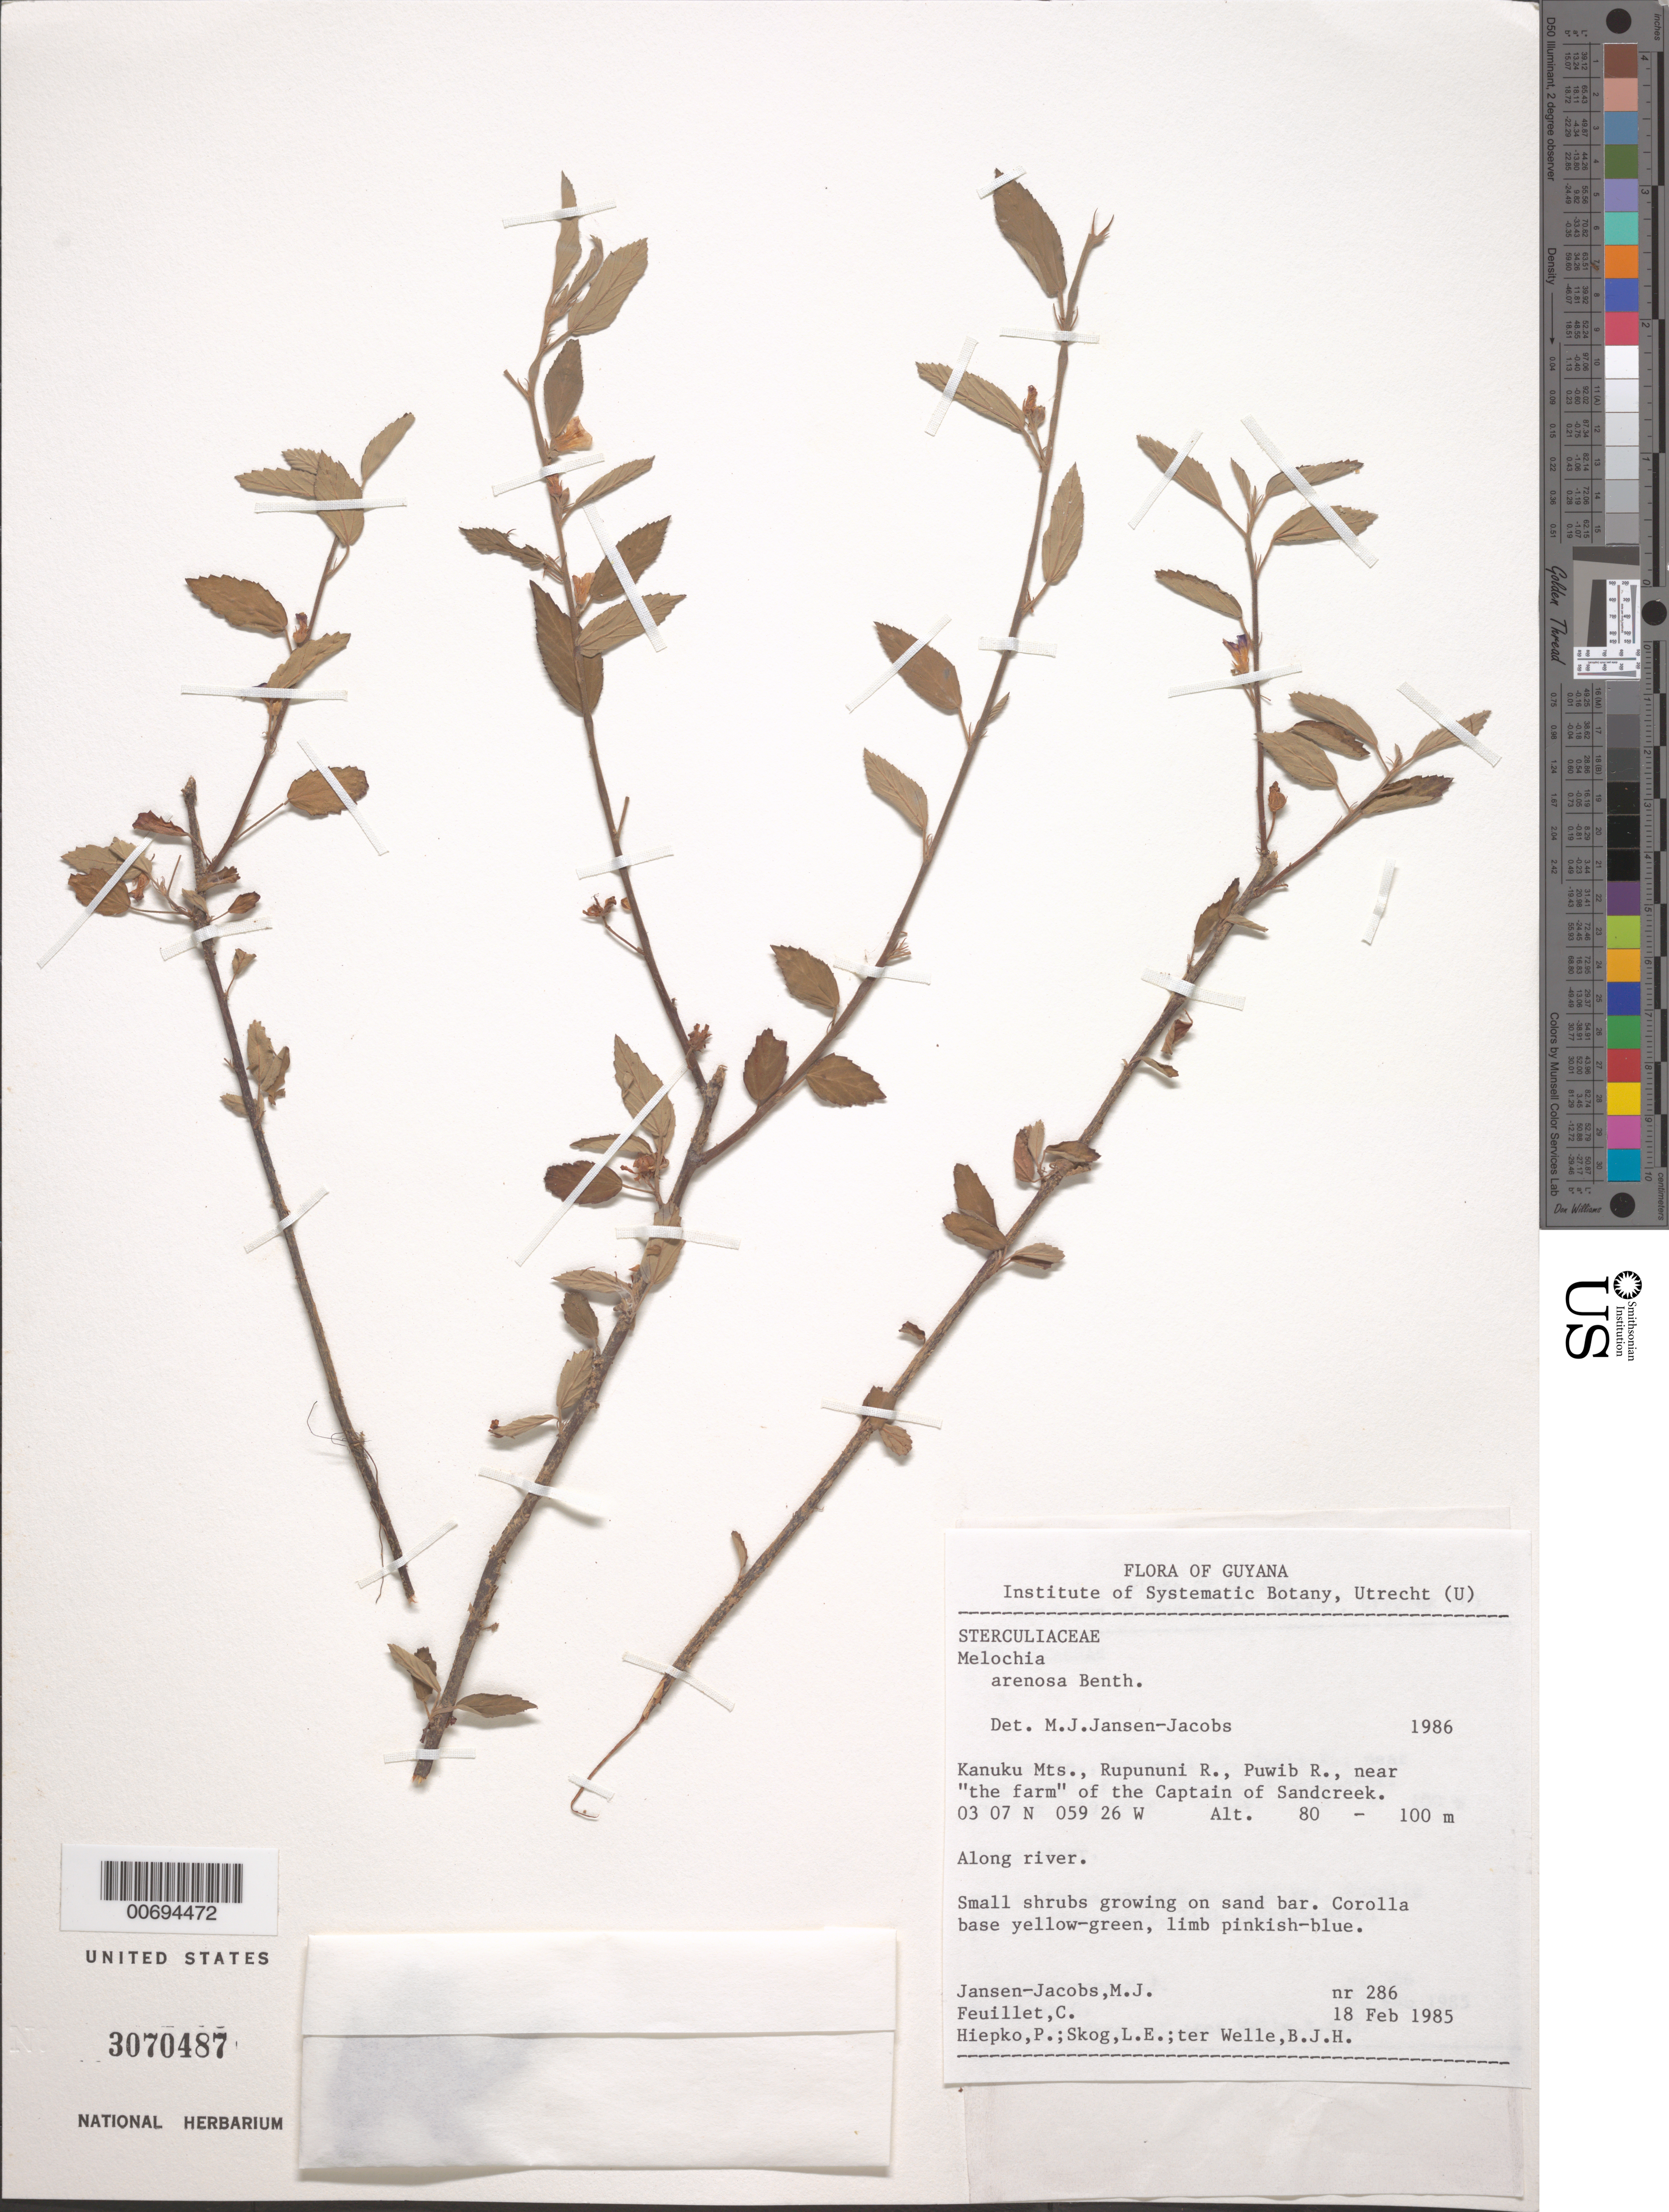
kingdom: Plantae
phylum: Tracheophyta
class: Magnoliopsida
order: Malvales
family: Malvaceae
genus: Melochia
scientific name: Melochia arenosa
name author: Benth.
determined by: Jansen-Jacobs, M. J., (U), Nationaal Herbarium Nederland, Utrecht University branch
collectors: M. J. Jansen-Jacobs, C. Feuillet, P. H. Hiepko, L. E. Skog & B. Welle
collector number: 286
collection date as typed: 18-Feb-85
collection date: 1985-02-18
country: Guyana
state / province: U. Takutu-U. Essequibo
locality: Kanuku Mts., Rupununi R., Puwib R. near "the farm" of the Captain of Sandcreek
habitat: Along river, growing on sand bar.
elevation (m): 80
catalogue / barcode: US 3070487